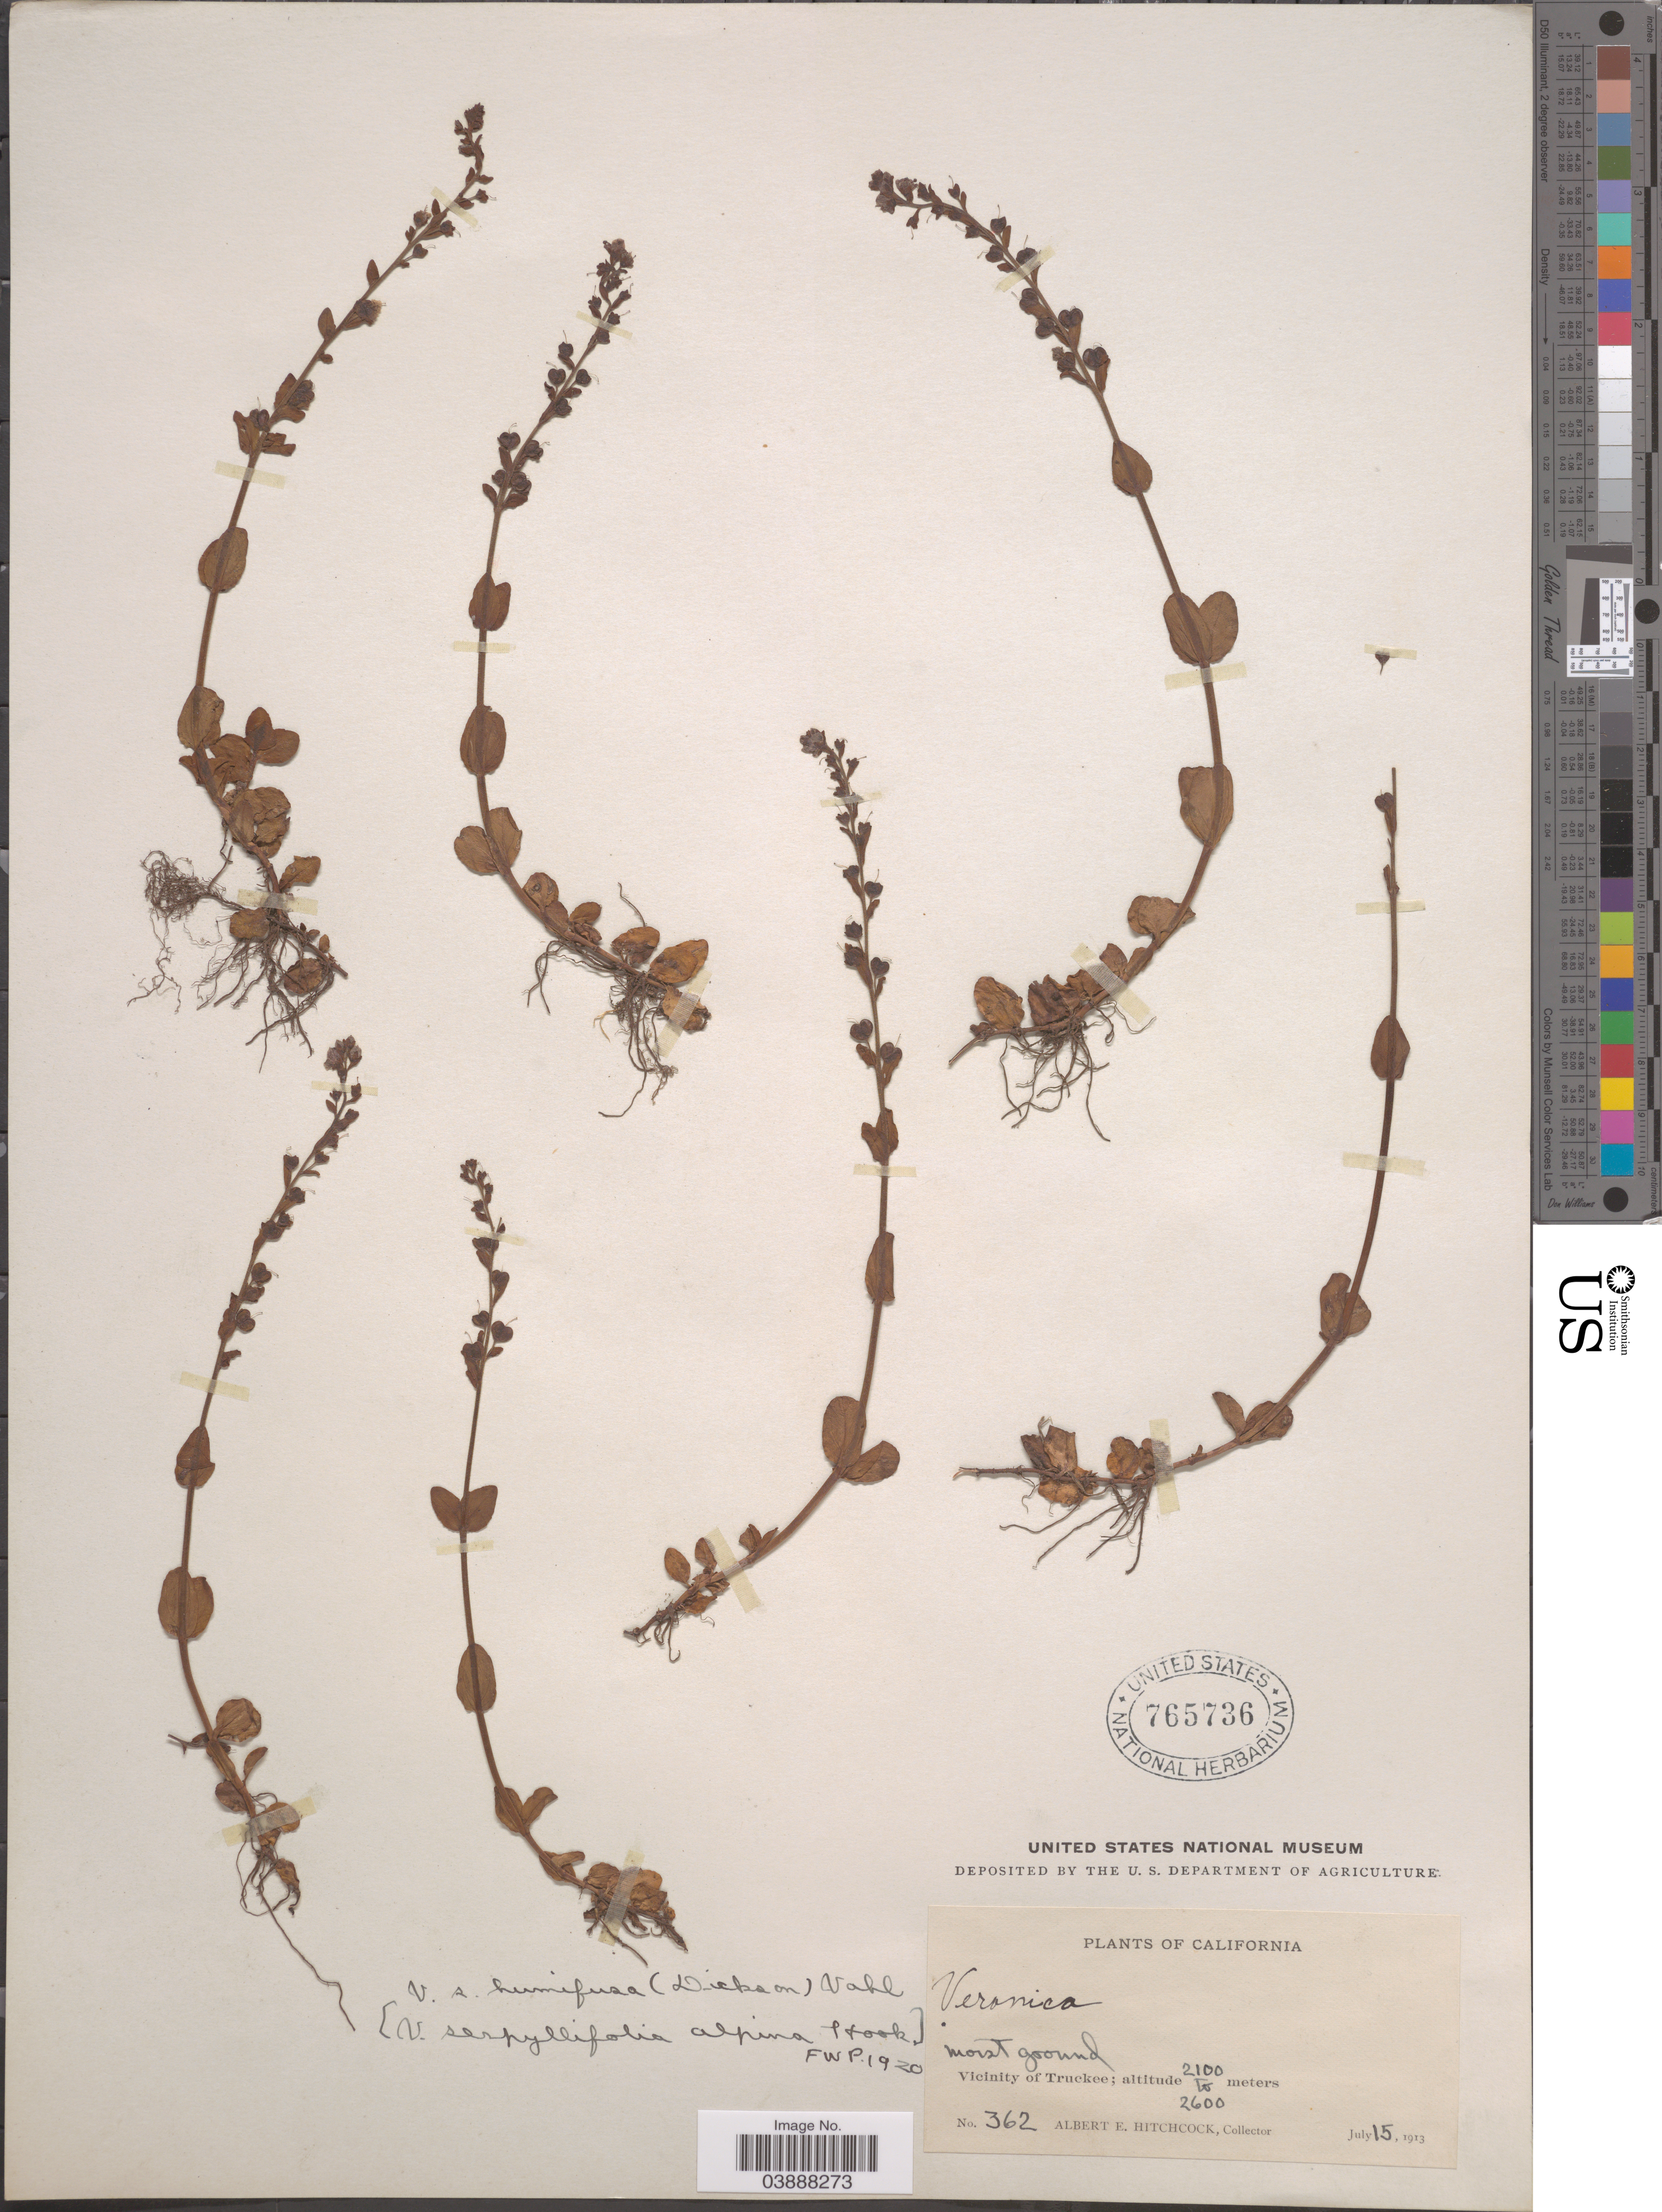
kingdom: Plantae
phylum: Tracheophyta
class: Magnoliopsida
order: Lamiales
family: Plantaginaceae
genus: Veronica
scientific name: Veronica serpyllifolia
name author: L.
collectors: A. Hitchcock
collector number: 362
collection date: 1913-07-15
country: United States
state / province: California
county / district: Nevada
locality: Vicinity of Truckee.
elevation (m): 2100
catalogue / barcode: US 765736